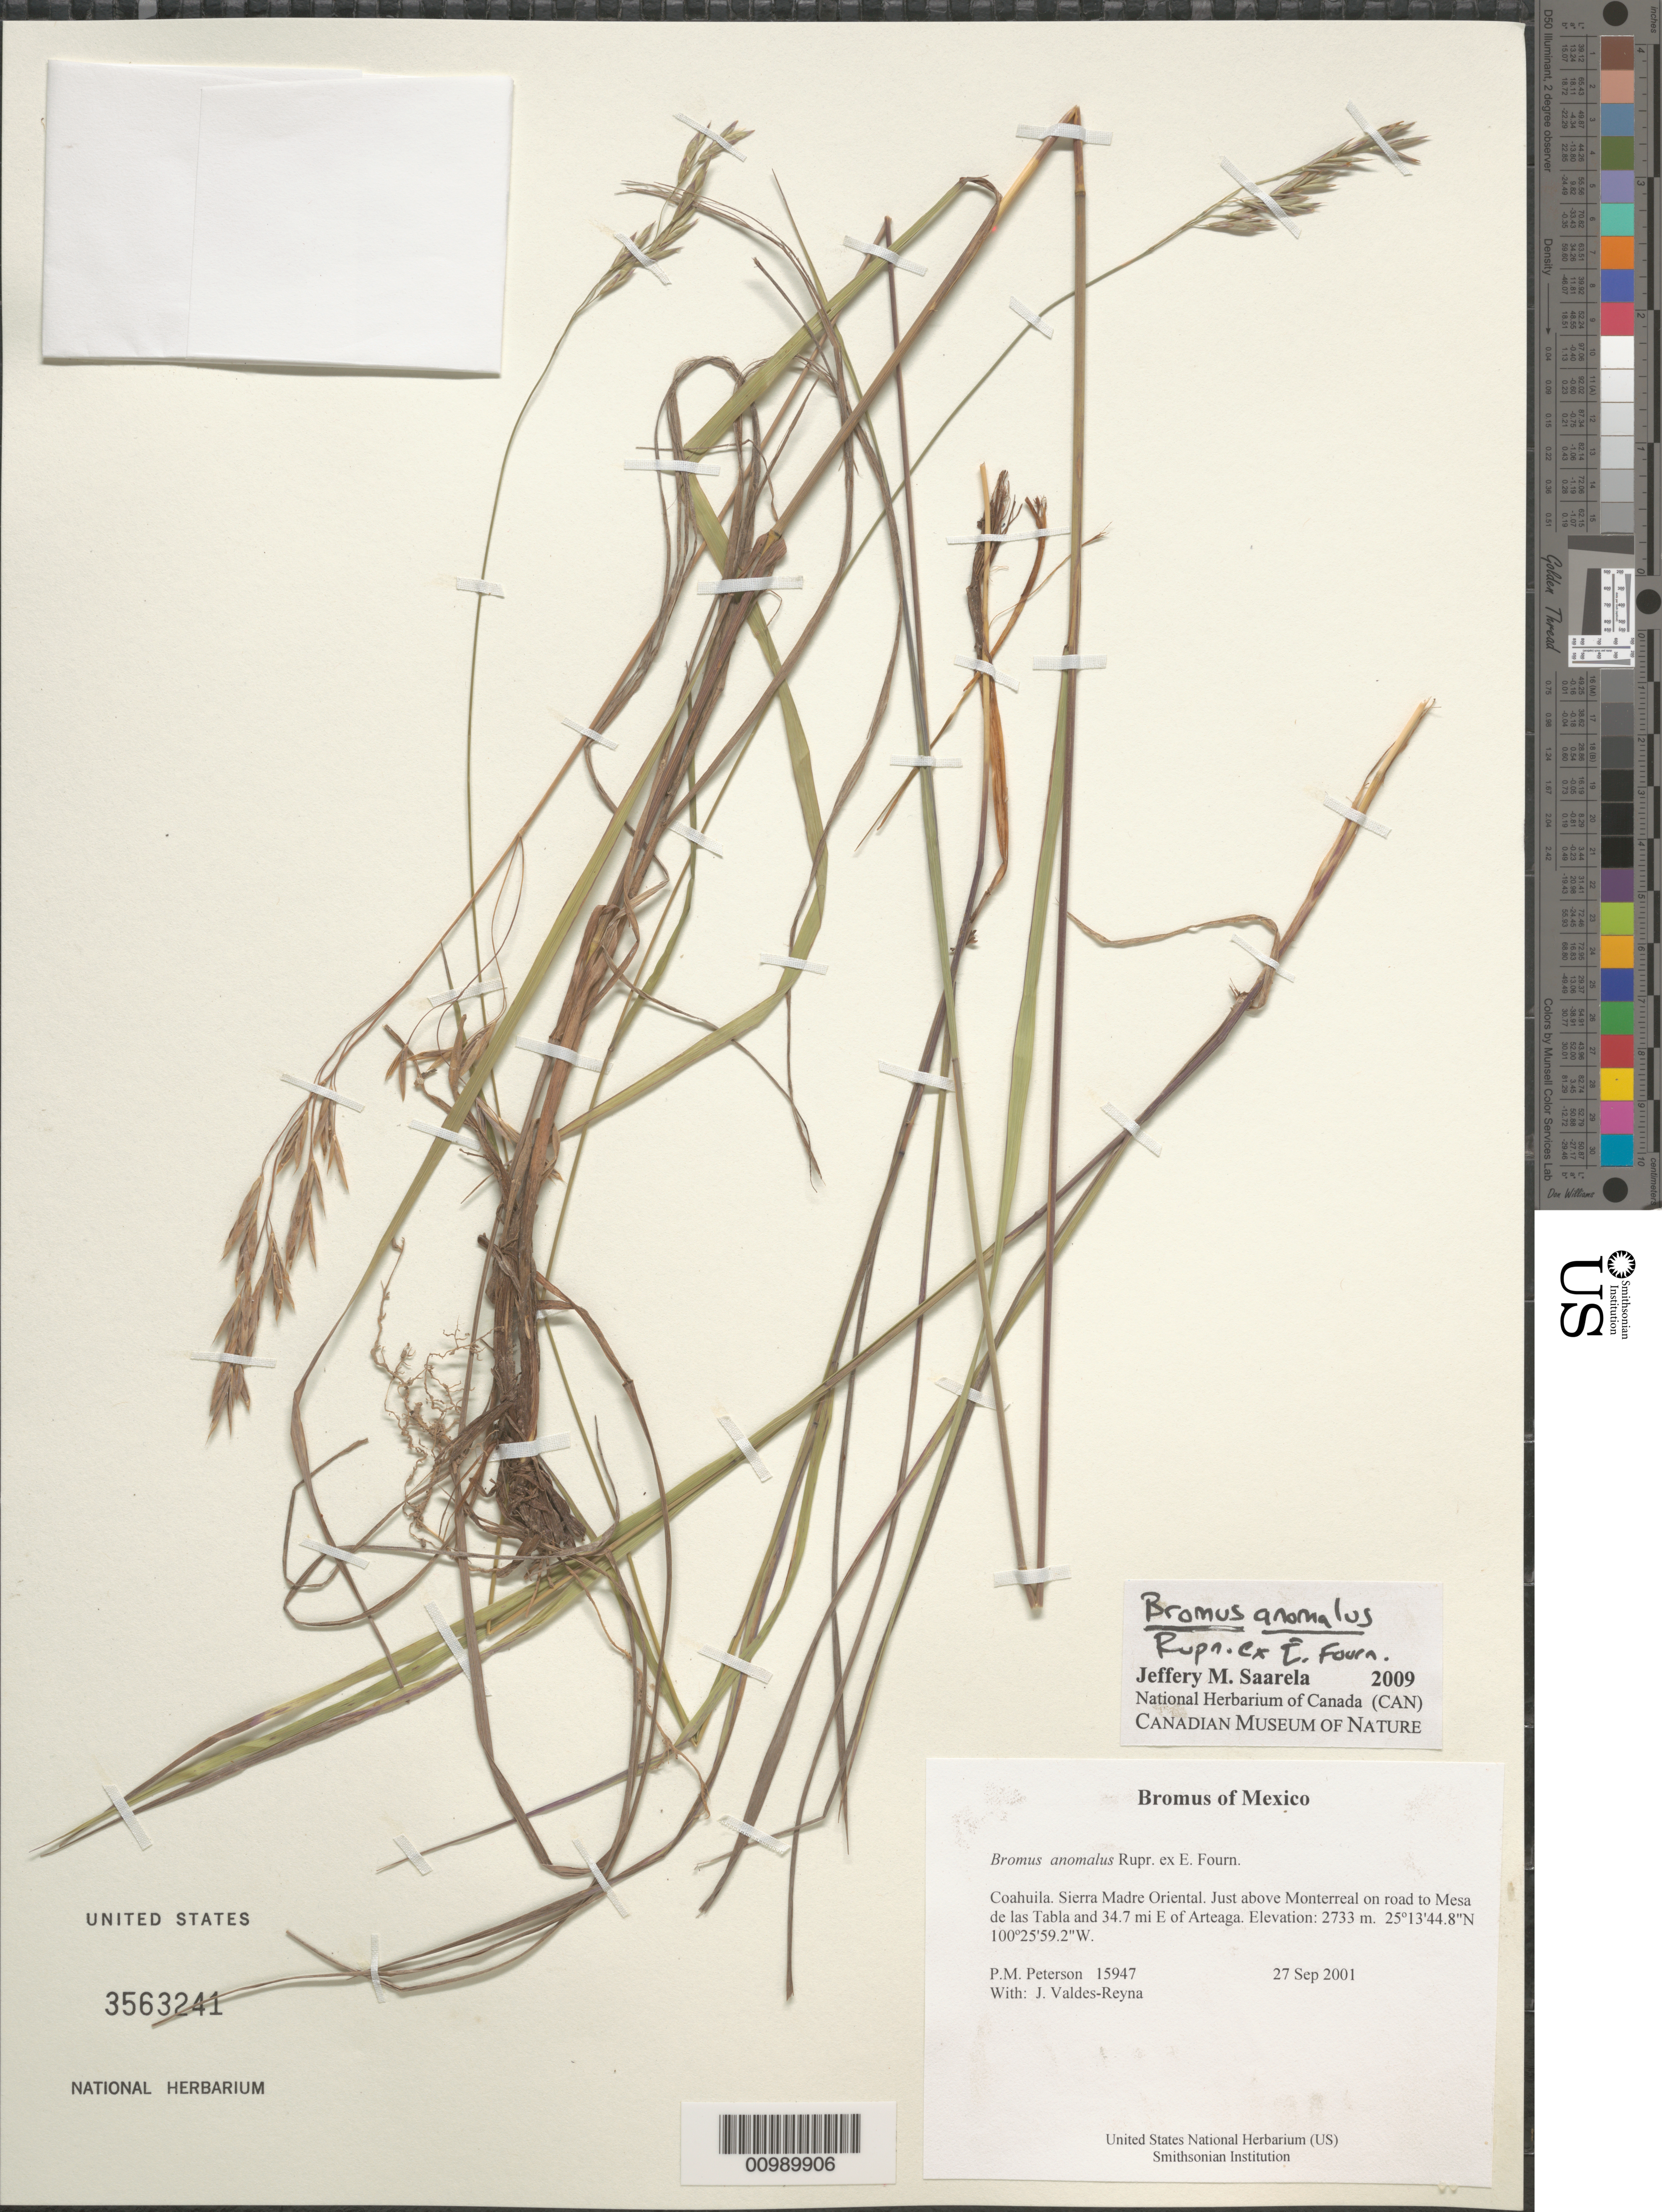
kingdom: Plantae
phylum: Tracheophyta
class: Liliopsida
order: Poales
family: Poaceae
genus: Bromus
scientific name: Bromus anomalus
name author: Rupr. ex E. Fourn.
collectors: P. M. Peterson & J. Valdés-Reyna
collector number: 15947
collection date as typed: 27 Sep 2001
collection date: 2001-09-27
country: Mexico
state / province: Coahuila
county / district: Sierra Madre Oriental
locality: Just above Monterreal on road to Mesa de las Tabla and 34.7 mi E of Arteaga.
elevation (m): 2733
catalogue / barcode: US 3563241